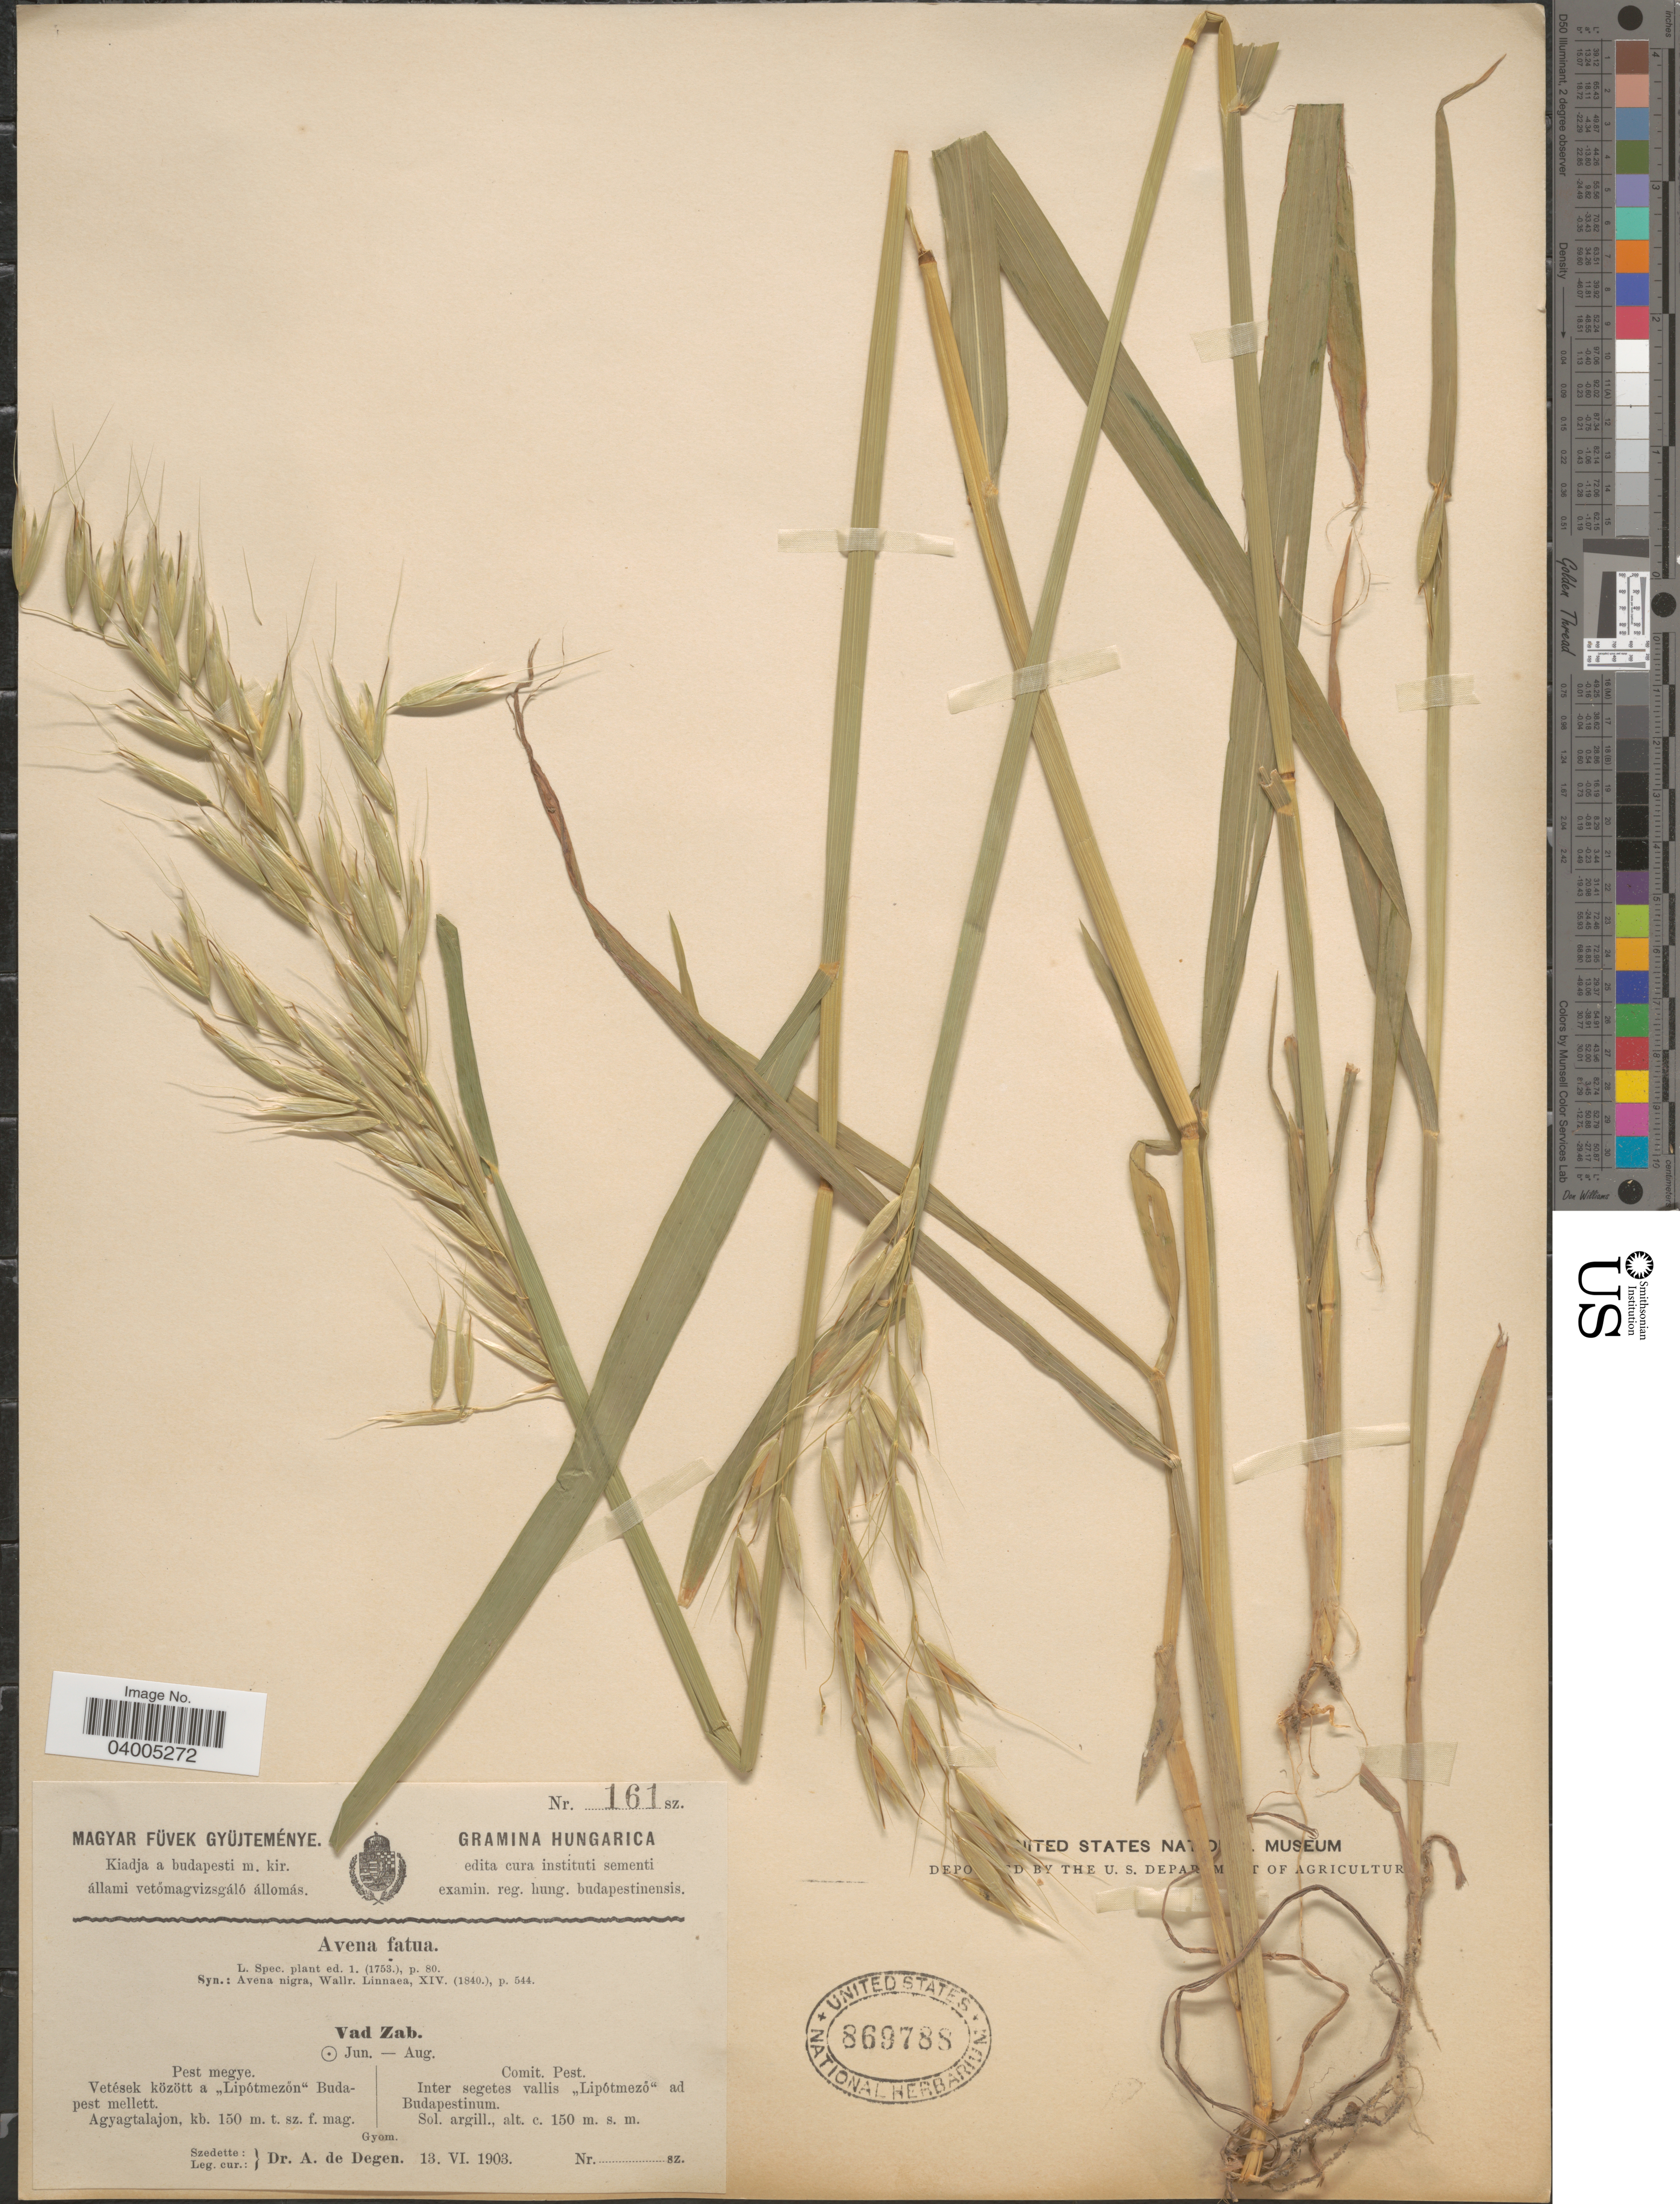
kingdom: Plantae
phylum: Tracheophyta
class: Liliopsida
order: Poales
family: Poaceae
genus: Avena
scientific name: Avena fatua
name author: L.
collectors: A. Degen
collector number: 161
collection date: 1903-06-13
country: Hungary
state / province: Pest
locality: Comit. Pest. Inter segetis vallis "Lipótmezö" ad Budapestinum.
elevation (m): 150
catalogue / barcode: US 869788